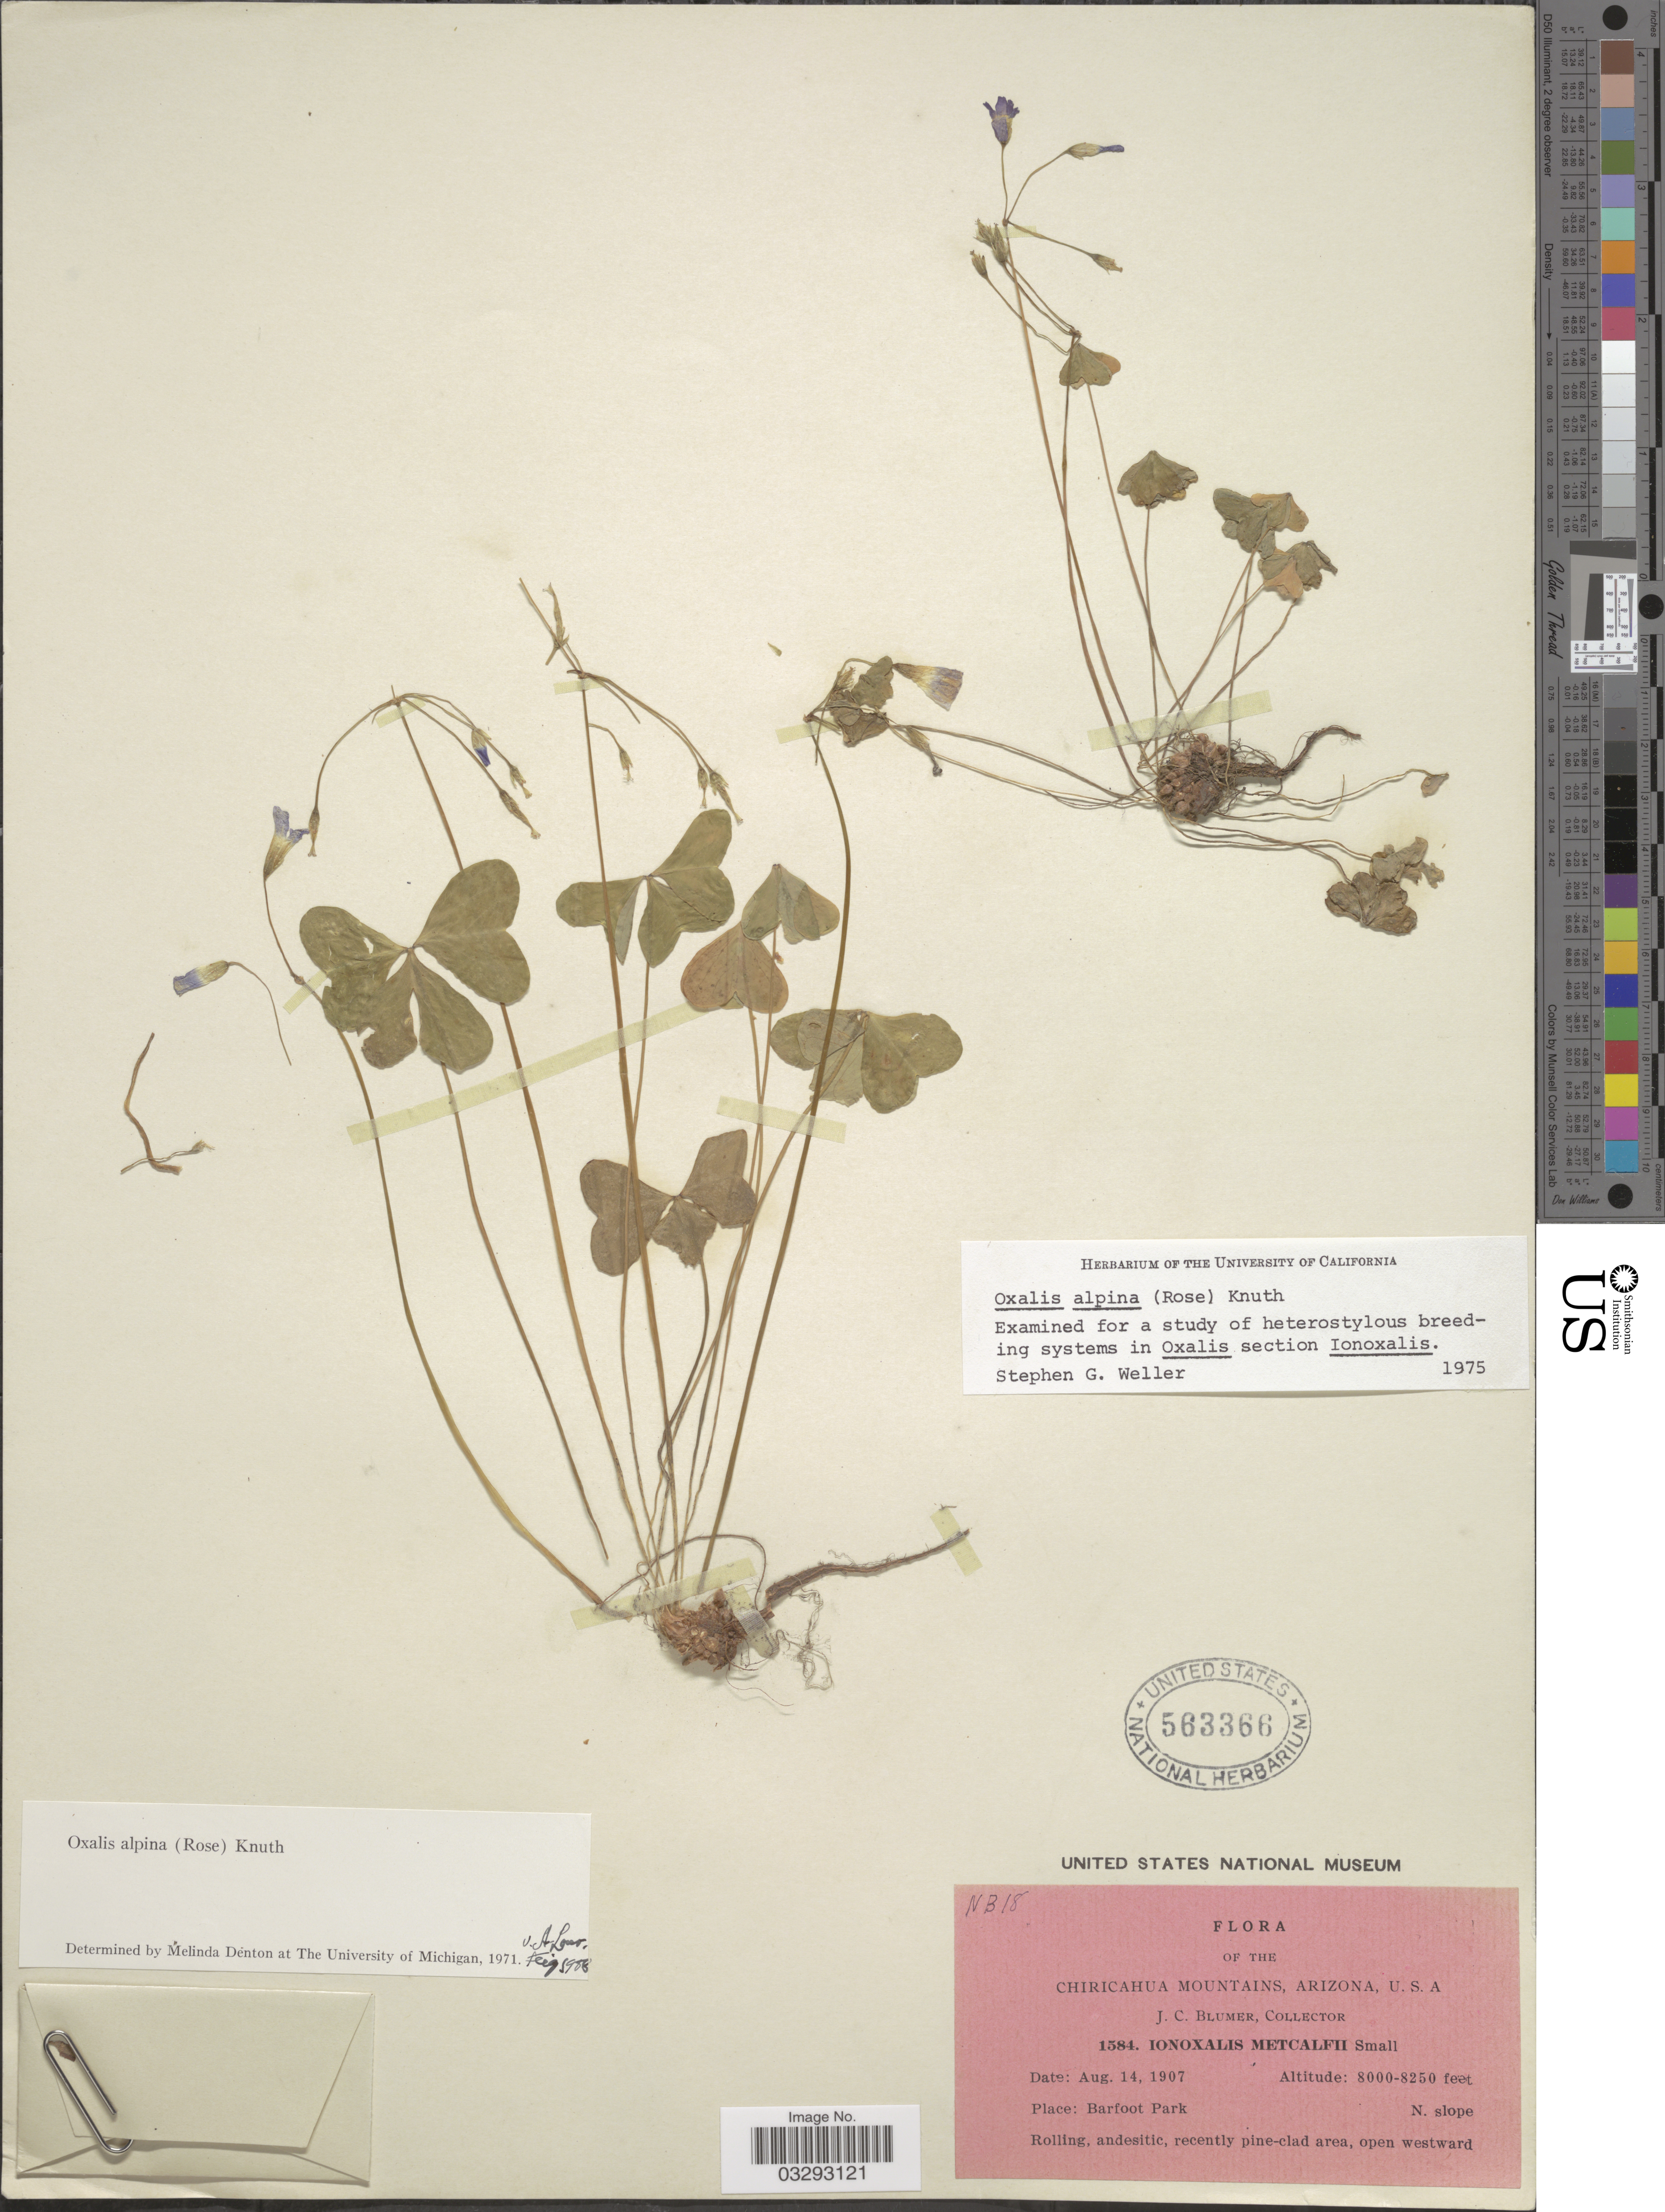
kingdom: Plantae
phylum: Tracheophyta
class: Magnoliopsida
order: Oxalidales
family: Oxalidaceae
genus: Oxalis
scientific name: Oxalis alpina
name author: (Rose) R. Knuth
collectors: J. C. Blumer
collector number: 1584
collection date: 1907-08-14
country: United States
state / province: Arizona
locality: Chiricahua Mountains, U.S.A. Barfoot Park. N. slope.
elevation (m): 2438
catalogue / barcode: US 563366